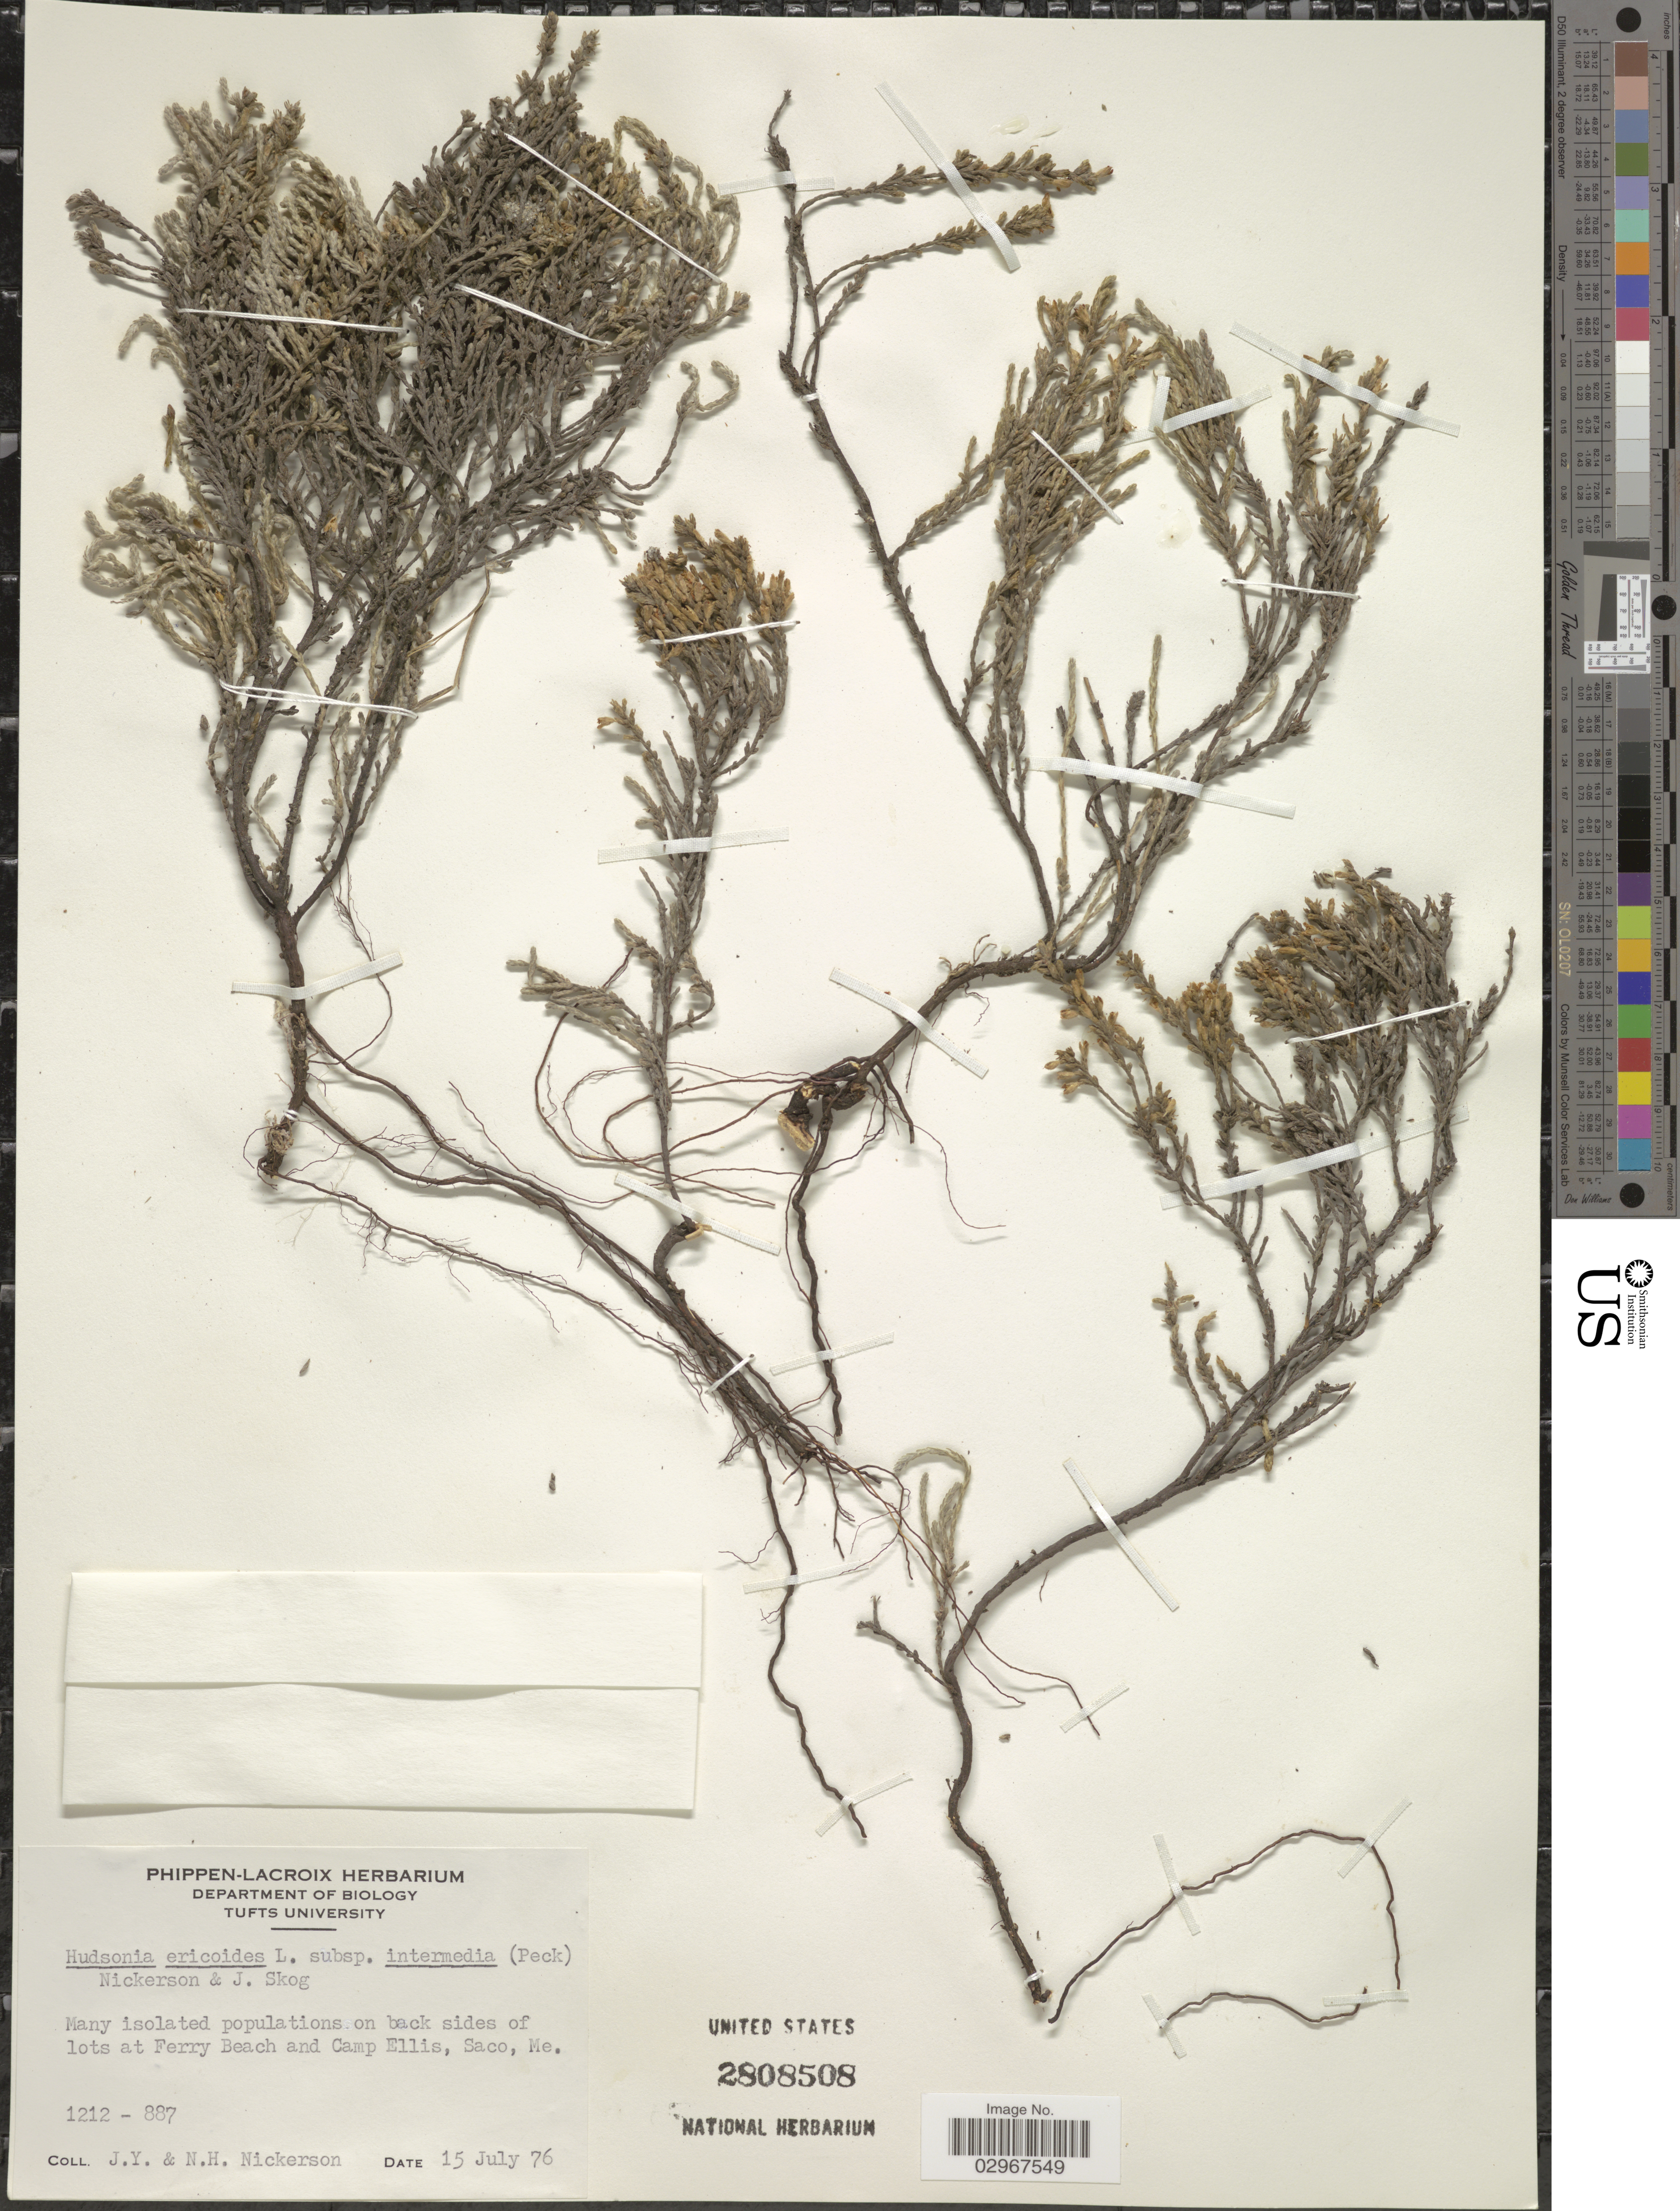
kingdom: Plantae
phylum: Tracheophyta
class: Magnoliopsida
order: Malvales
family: Cistaceae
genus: Hudsonia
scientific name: Hudsonia ericoides subsp. intermedia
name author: (Peck) N.H. Nick. & J.E. Skog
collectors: J. Nickerson & N. Nickerson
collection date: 1976-07-15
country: United States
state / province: Maine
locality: On back sides of lots at Ferry Beach and Camp Ellis, Saco, Me.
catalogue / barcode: US 2808508